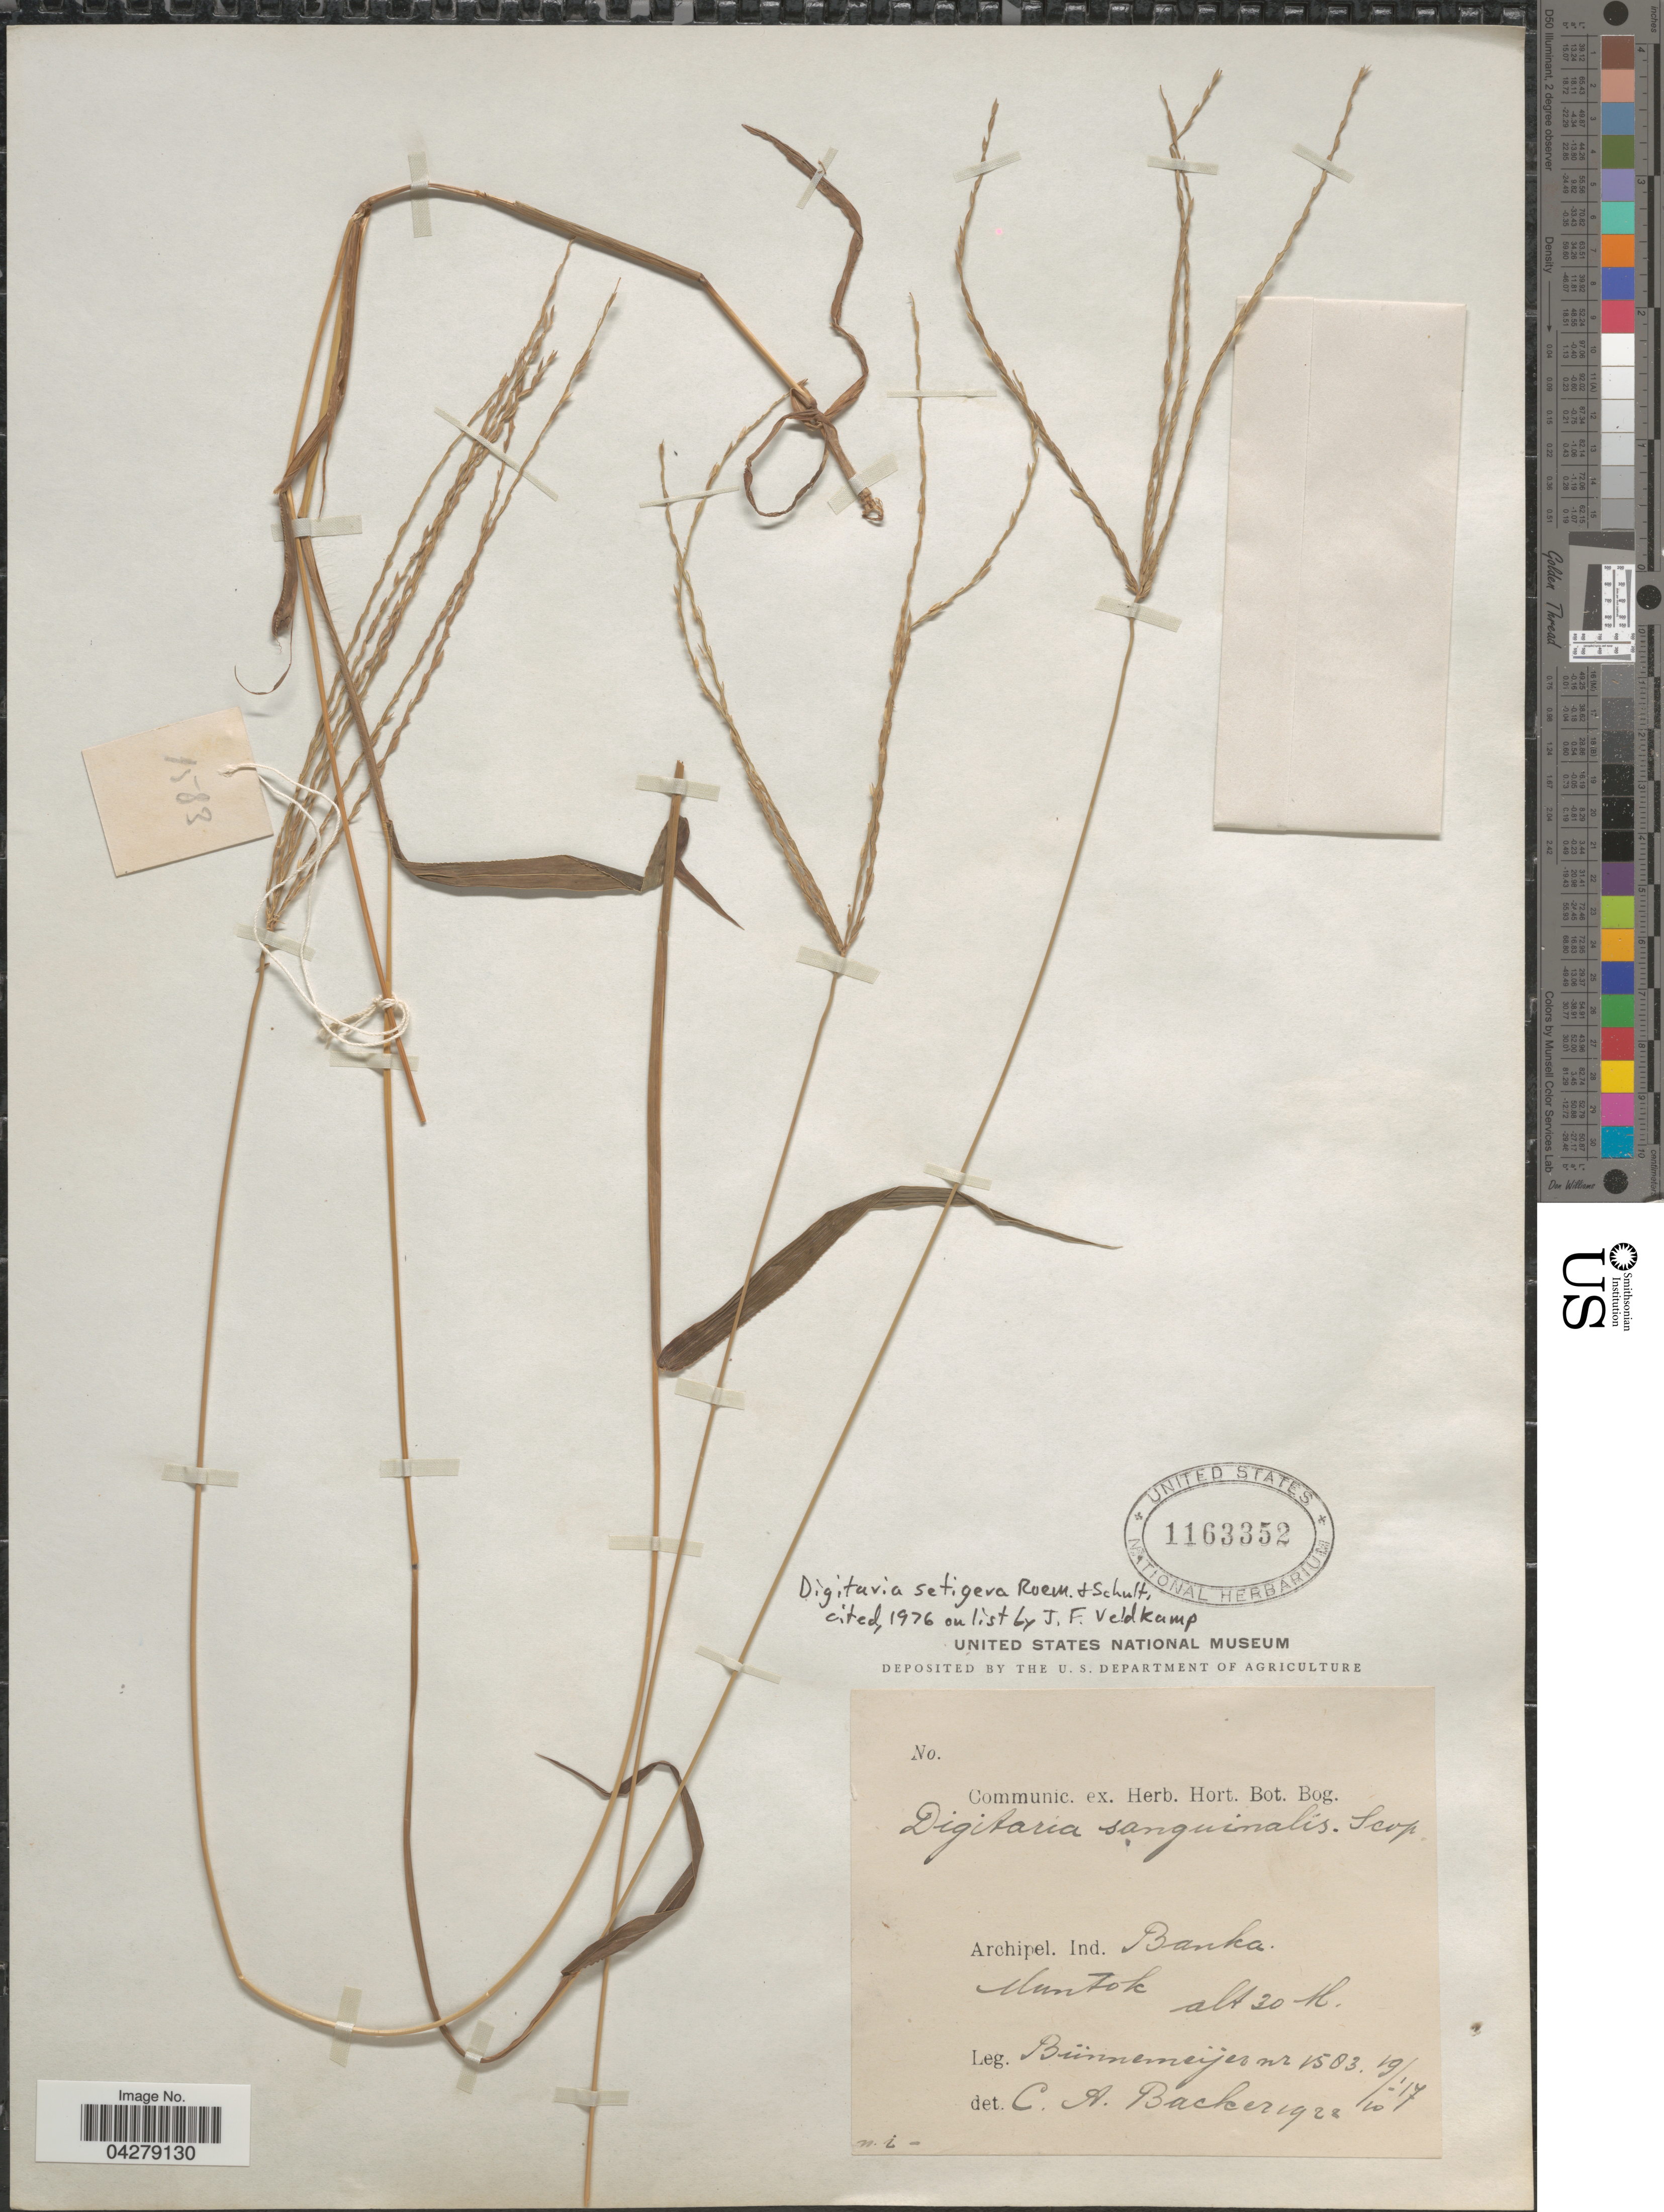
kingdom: Plantae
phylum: Tracheophyta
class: Liliopsida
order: Poales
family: Poaceae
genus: Digitaria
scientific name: Digitaria setigera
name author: Roth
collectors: -. Bunnemeijer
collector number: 1583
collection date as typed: Transcribed d/m/y: 19/10/17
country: Indonesia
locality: Archipel. Ind. Banka. Muntok.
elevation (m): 30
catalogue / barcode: US 1163352